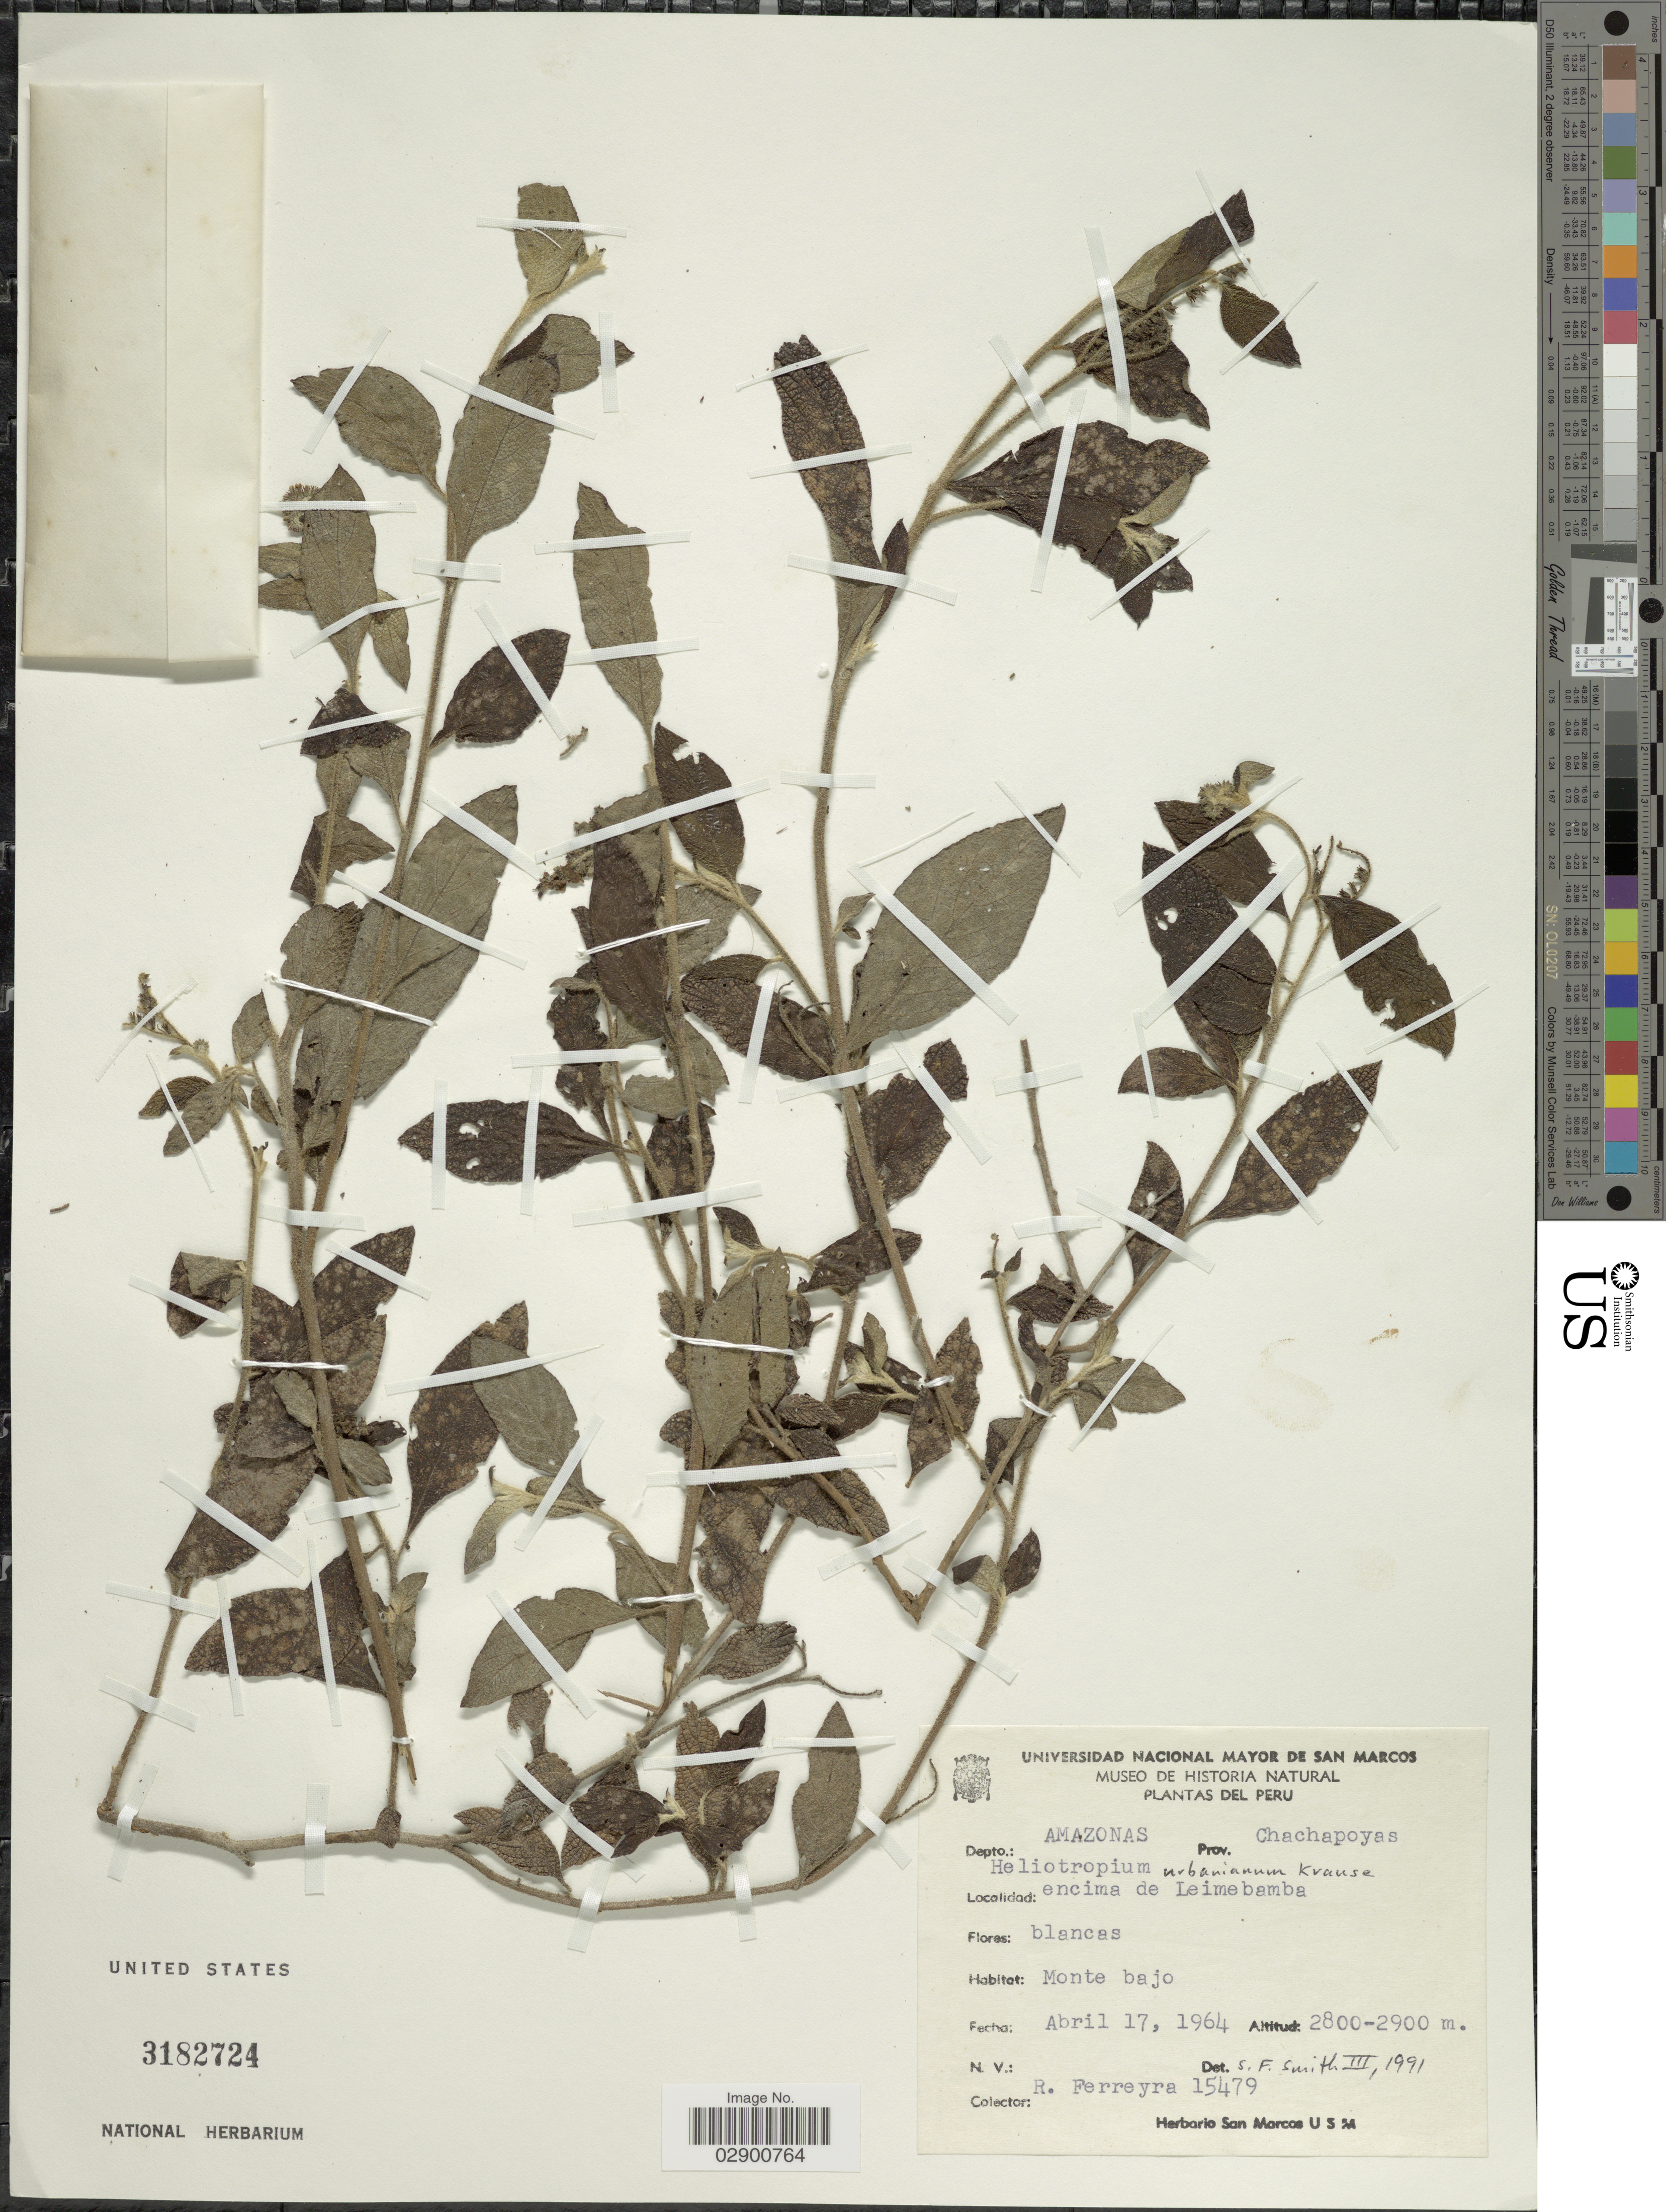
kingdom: Plantae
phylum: Tracheophyta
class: Magnoliopsida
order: Boraginales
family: Heliotropiaceae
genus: Heliotropium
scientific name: Heliotropium urbanianum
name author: K. Krause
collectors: R. A. Ferreyra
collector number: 15479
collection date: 1964-04-17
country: Peru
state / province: Amazonas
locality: Depto.: Amazonas. Prov. Chachapoyas. Encima de Leimebamba.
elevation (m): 2800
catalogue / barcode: US 3182724